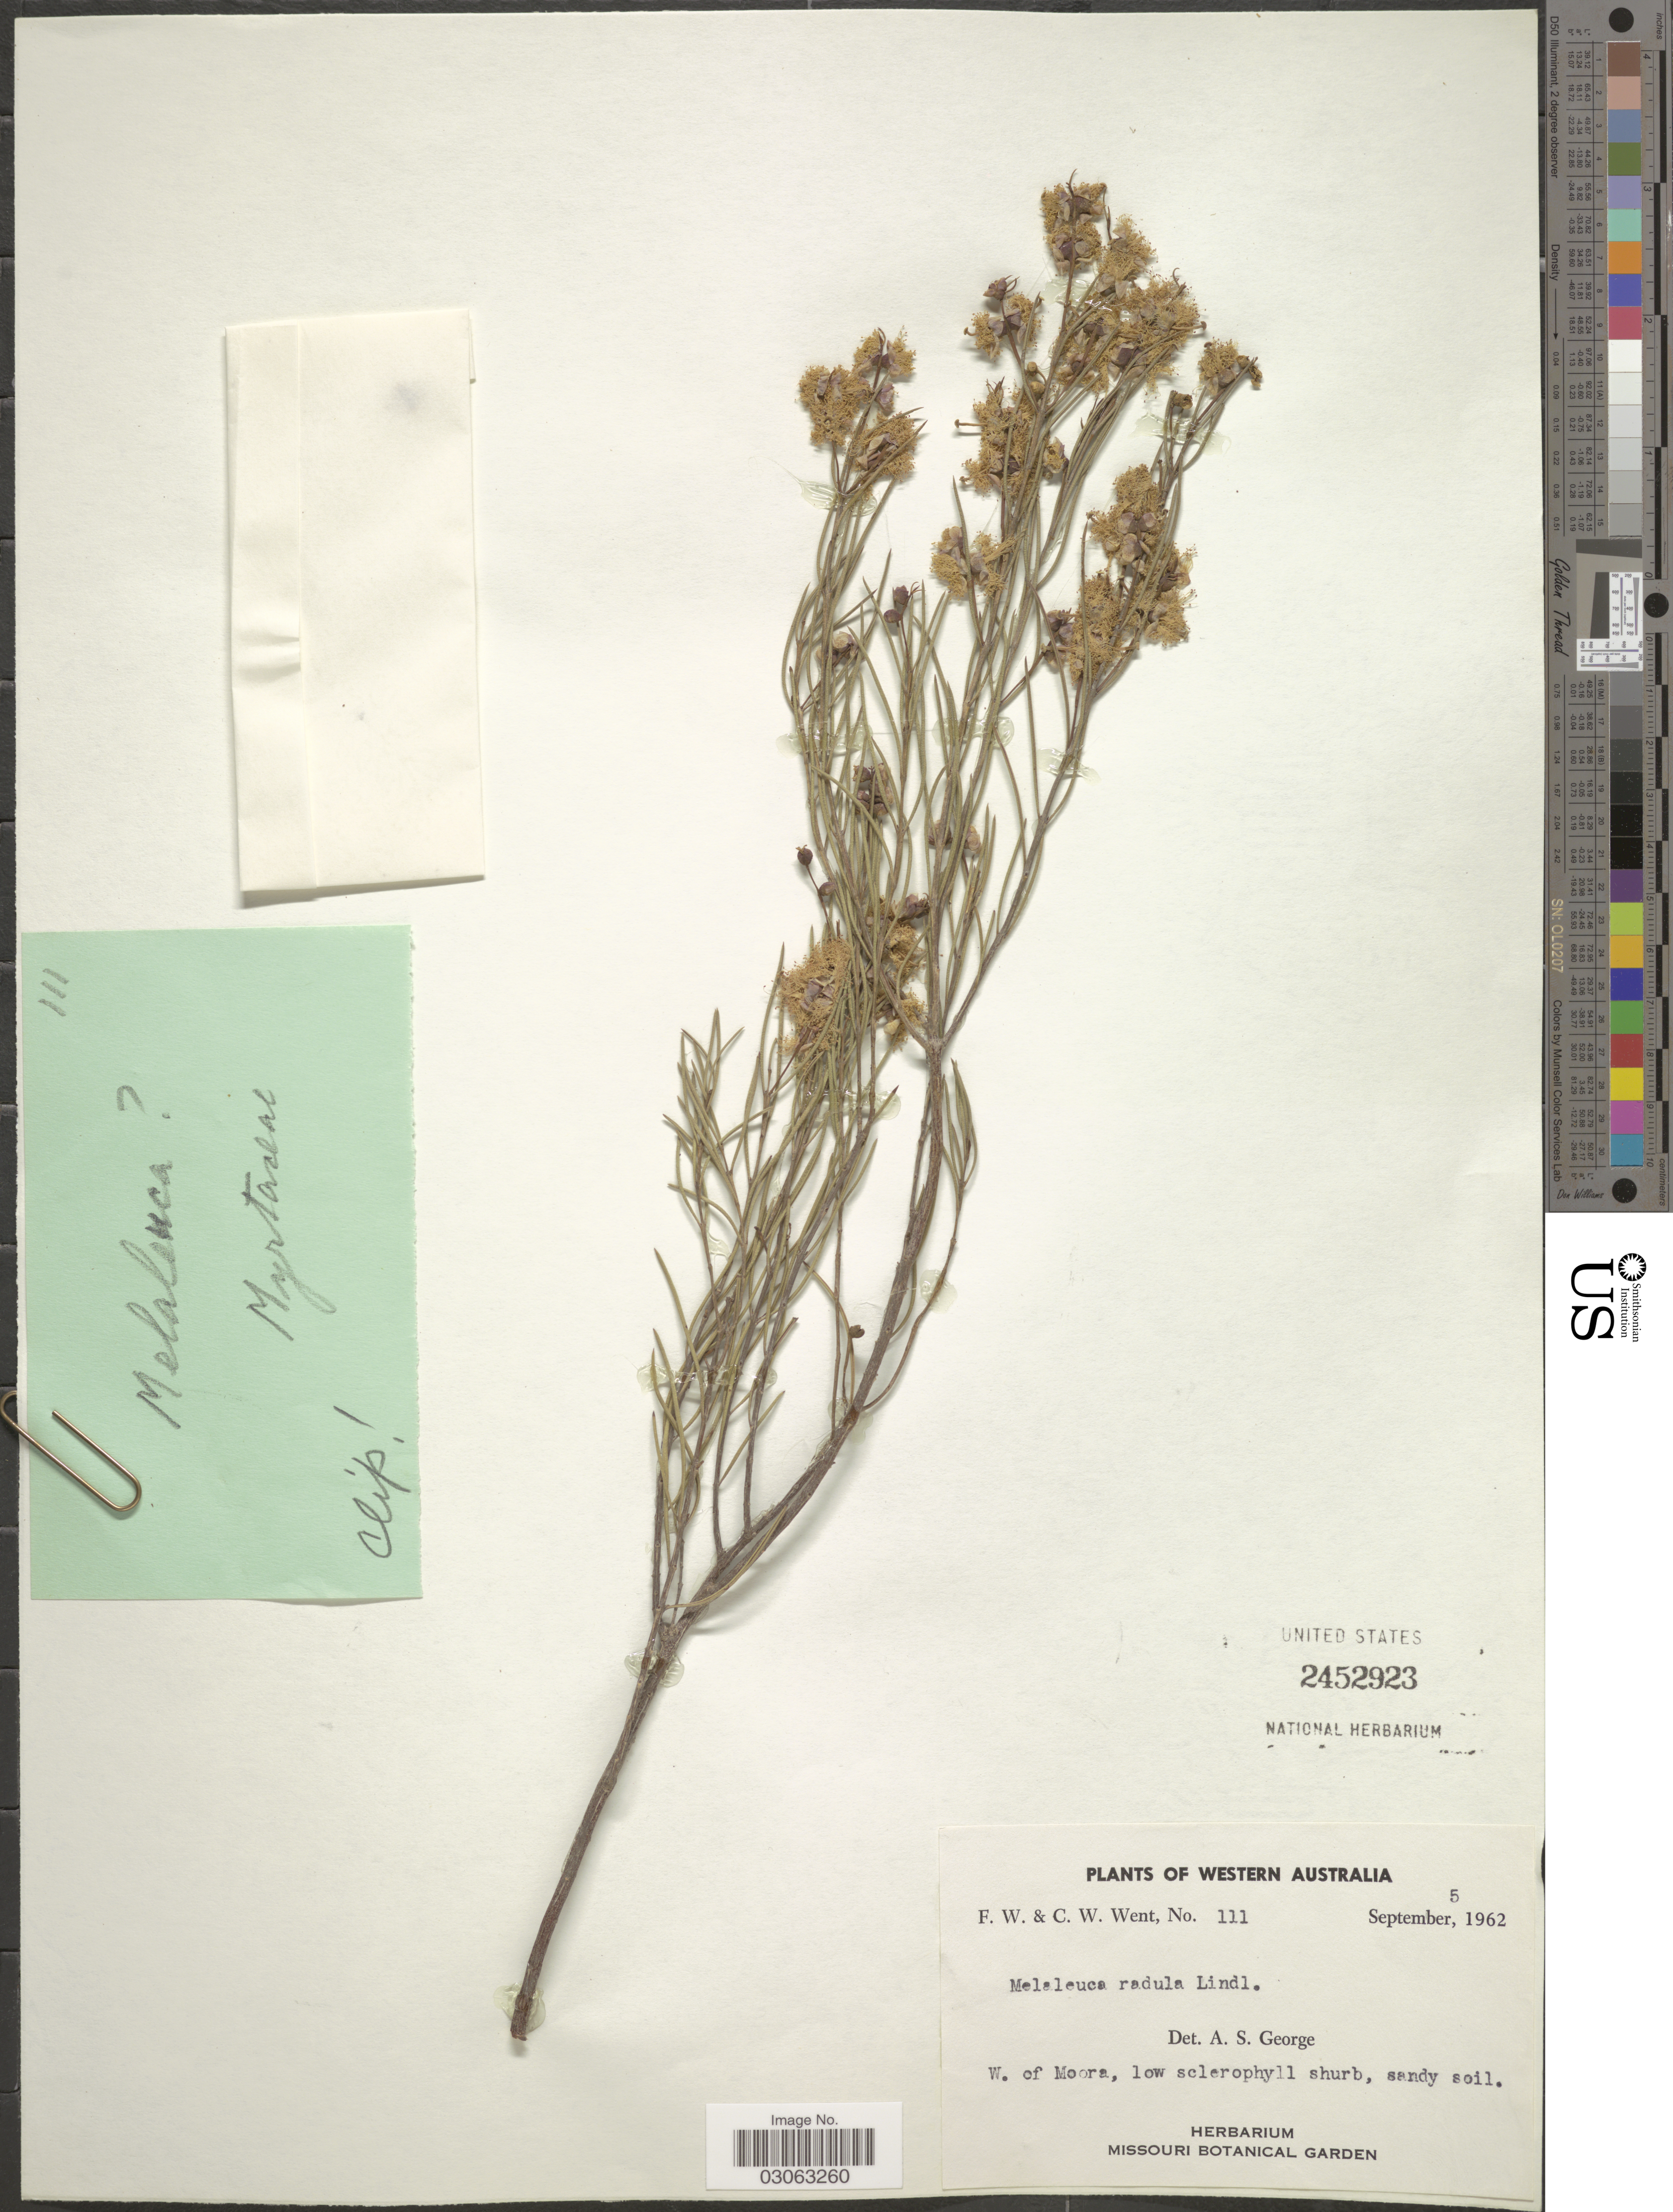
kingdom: Plantae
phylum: Tracheophyta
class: Magnoliopsida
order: Myrtales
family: Myrtaceae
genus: Melaleuca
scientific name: Melaleuca radula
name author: Lindl.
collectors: F. W. Went & C. W. Went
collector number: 111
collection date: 1962-09-05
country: Australia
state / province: Western Australia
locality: W. of Moora, low sclerophyll shrub, sandy soil.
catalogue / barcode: US 2452923